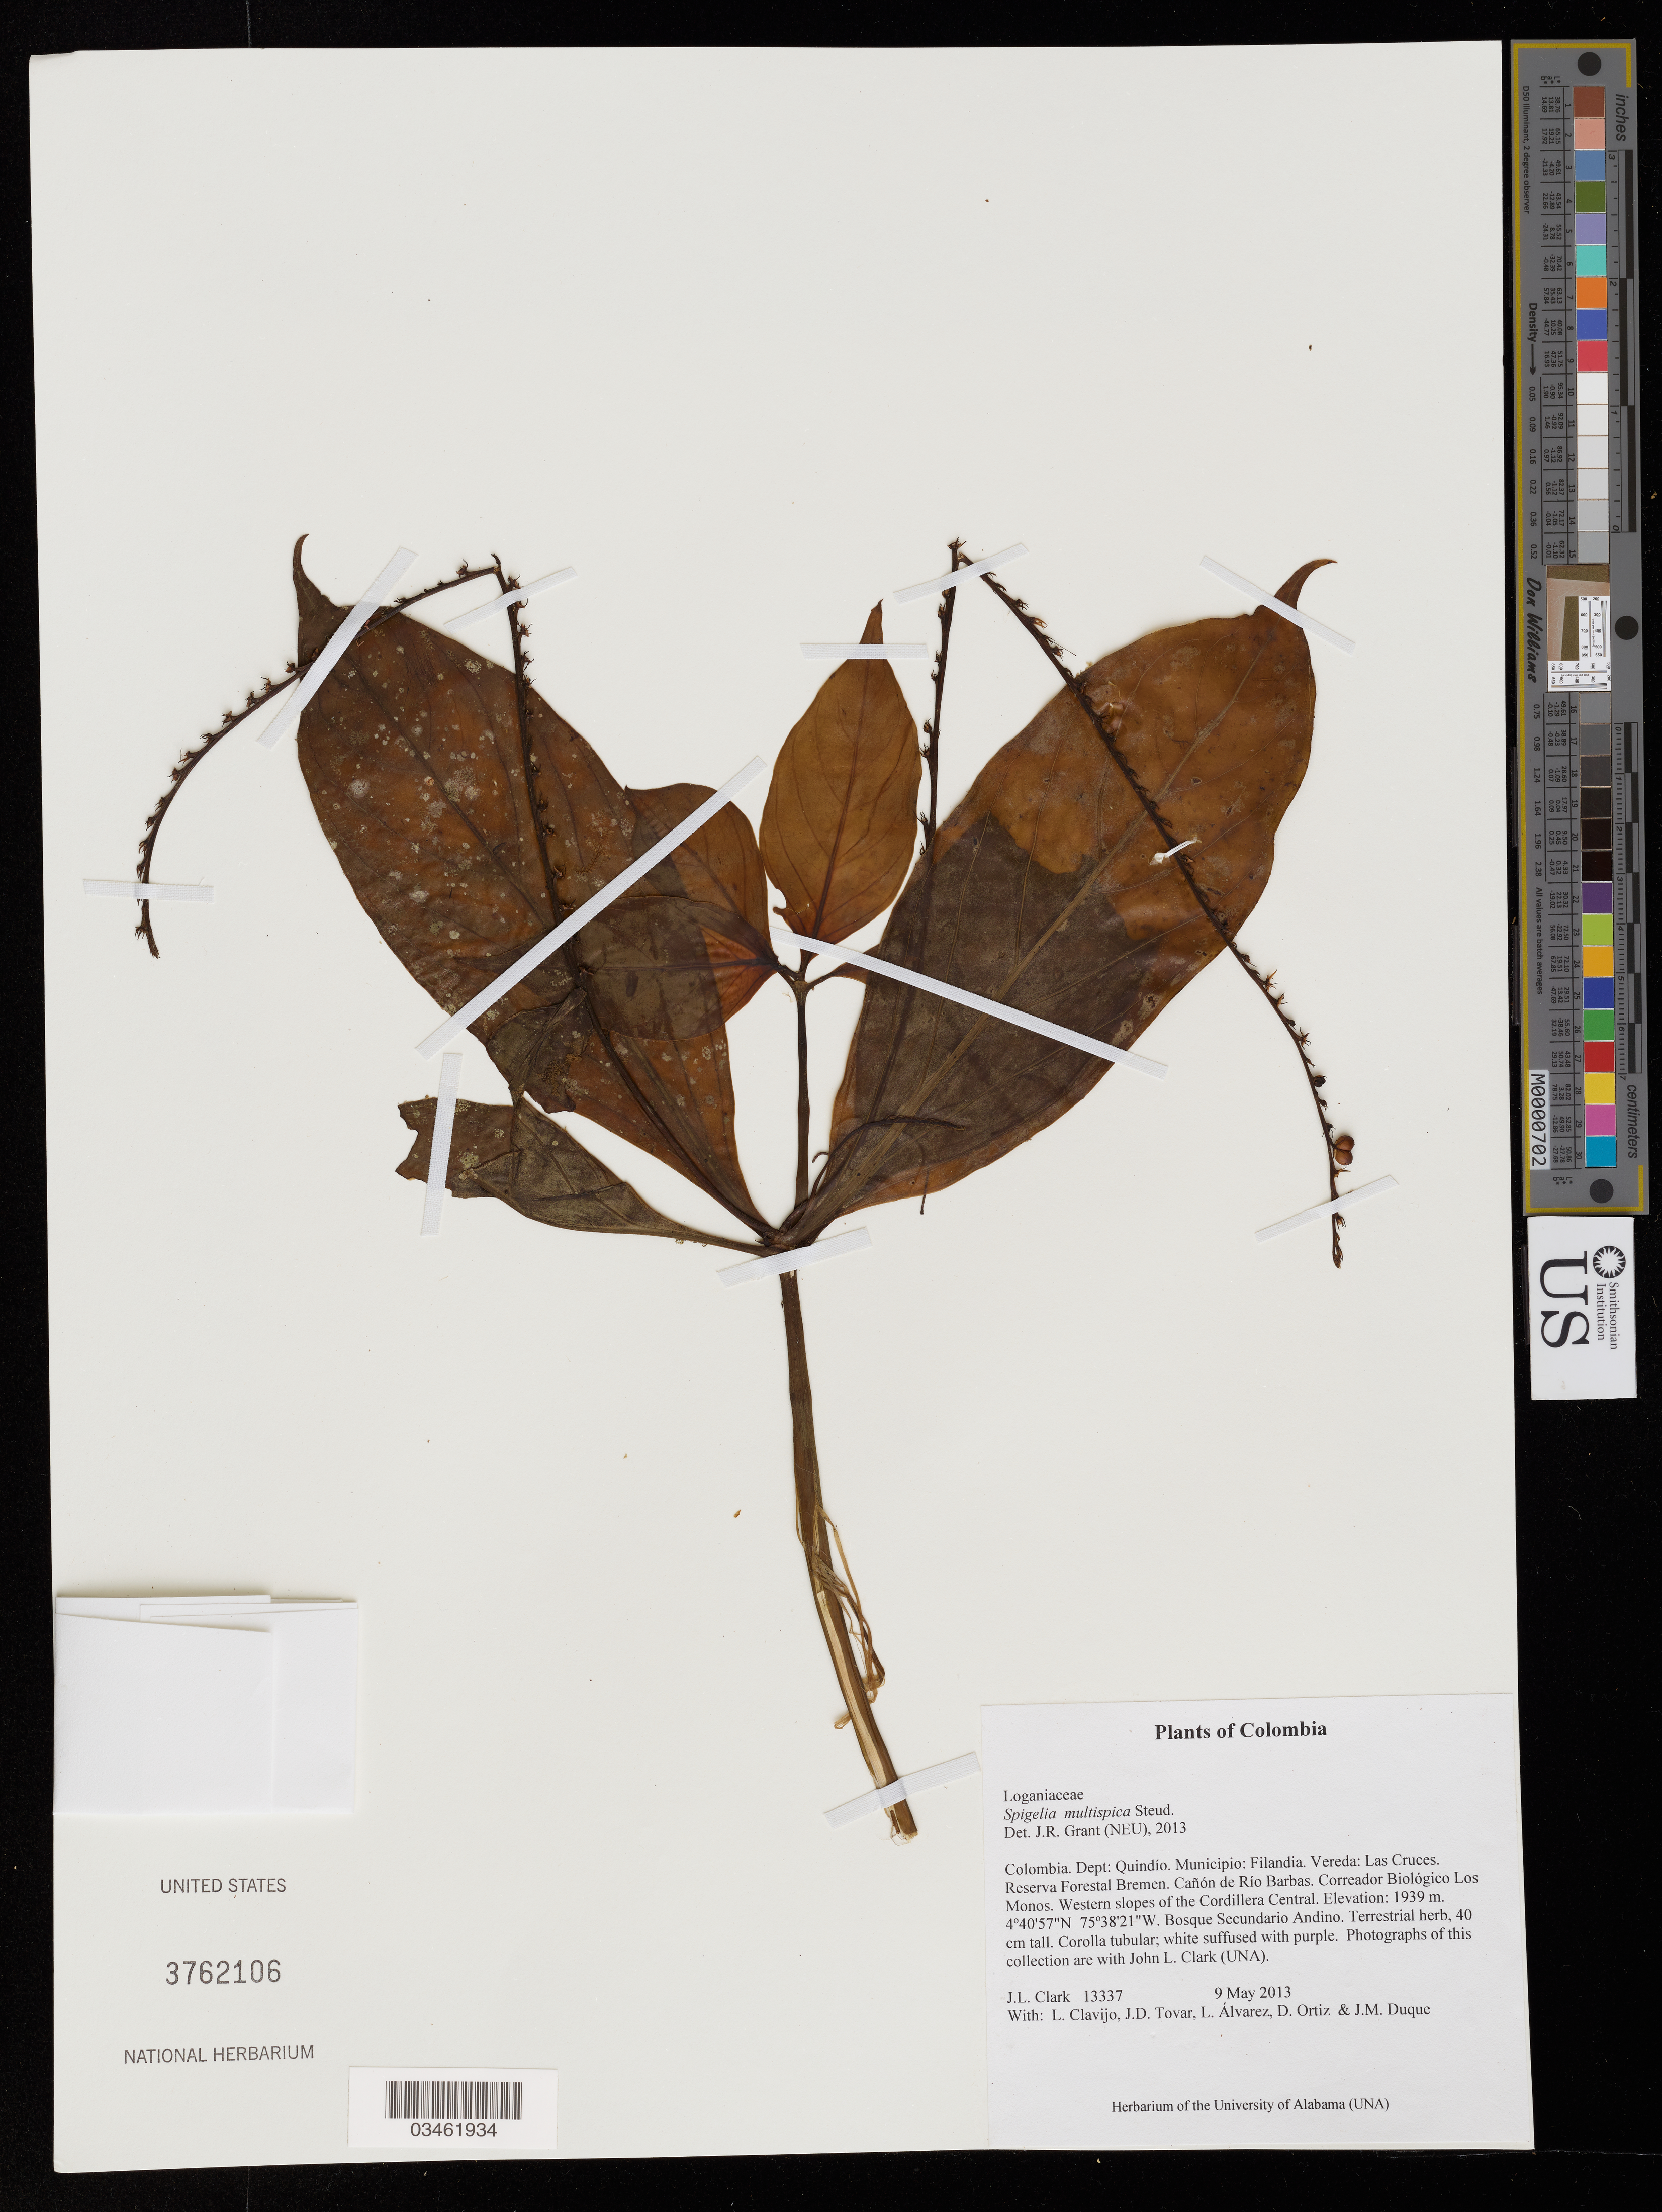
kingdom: Plantae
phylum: Tracheophyta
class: Magnoliopsida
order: Gentianales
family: Loganiaceae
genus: Spigelia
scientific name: Spigelia multispica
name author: Steud.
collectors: J. L. Clark, L. Clavijo, J. Tovar, L. Alvarez & et al.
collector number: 13337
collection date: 2013-05-09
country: Colombia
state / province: Quindío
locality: Dept: Quindío. Municipio: Filandia. Vereda: Las Cruces. Reserva Forestal Bremen. Cañón de Río Barbas. Correador Biológico Los Monos. Western slopes of the Cordillera Central.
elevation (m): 1939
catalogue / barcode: US 3762106